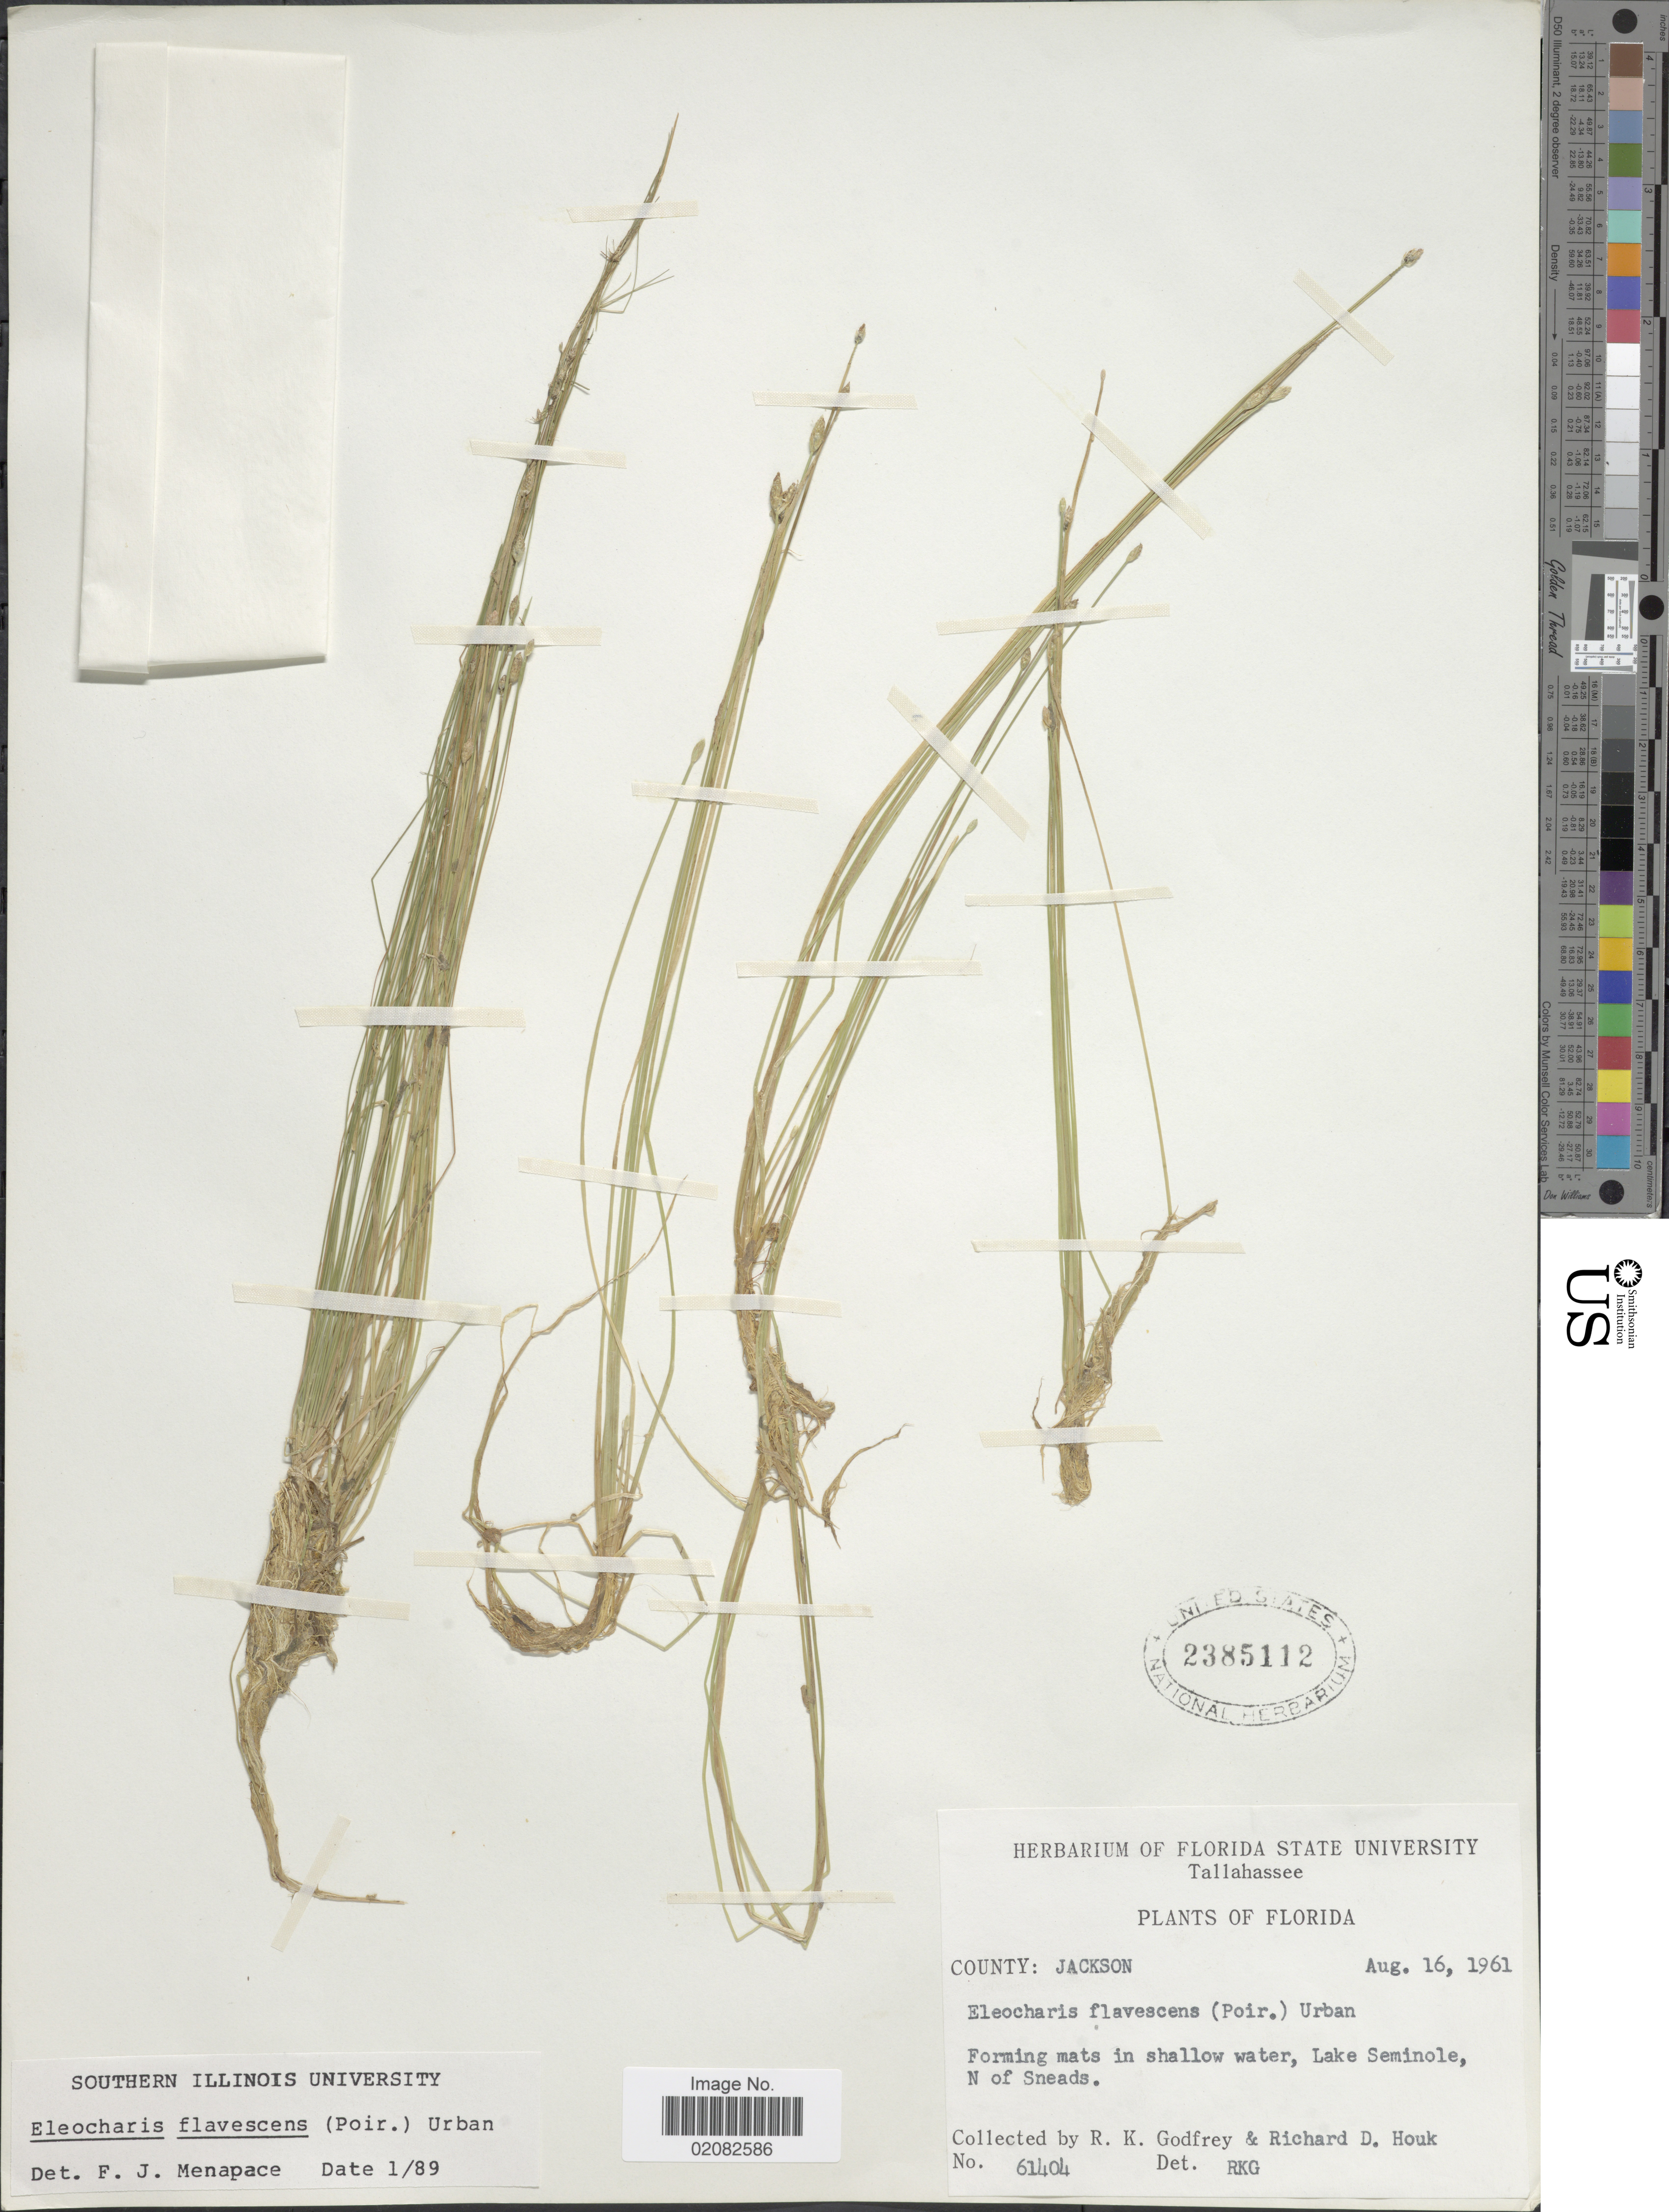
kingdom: Plantae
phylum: Tracheophyta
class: Liliopsida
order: Poales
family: Cyperaceae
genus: Eleocharis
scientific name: Eleocharis flavescens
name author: (Poir.) Urb.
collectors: R. K. Godfrey & R. Houk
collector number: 61404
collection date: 1961-08-16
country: United States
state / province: Florida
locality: County: Jackson, Forming mats in shallow water, Lake Seminole N of Sneads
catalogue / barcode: US 2385112